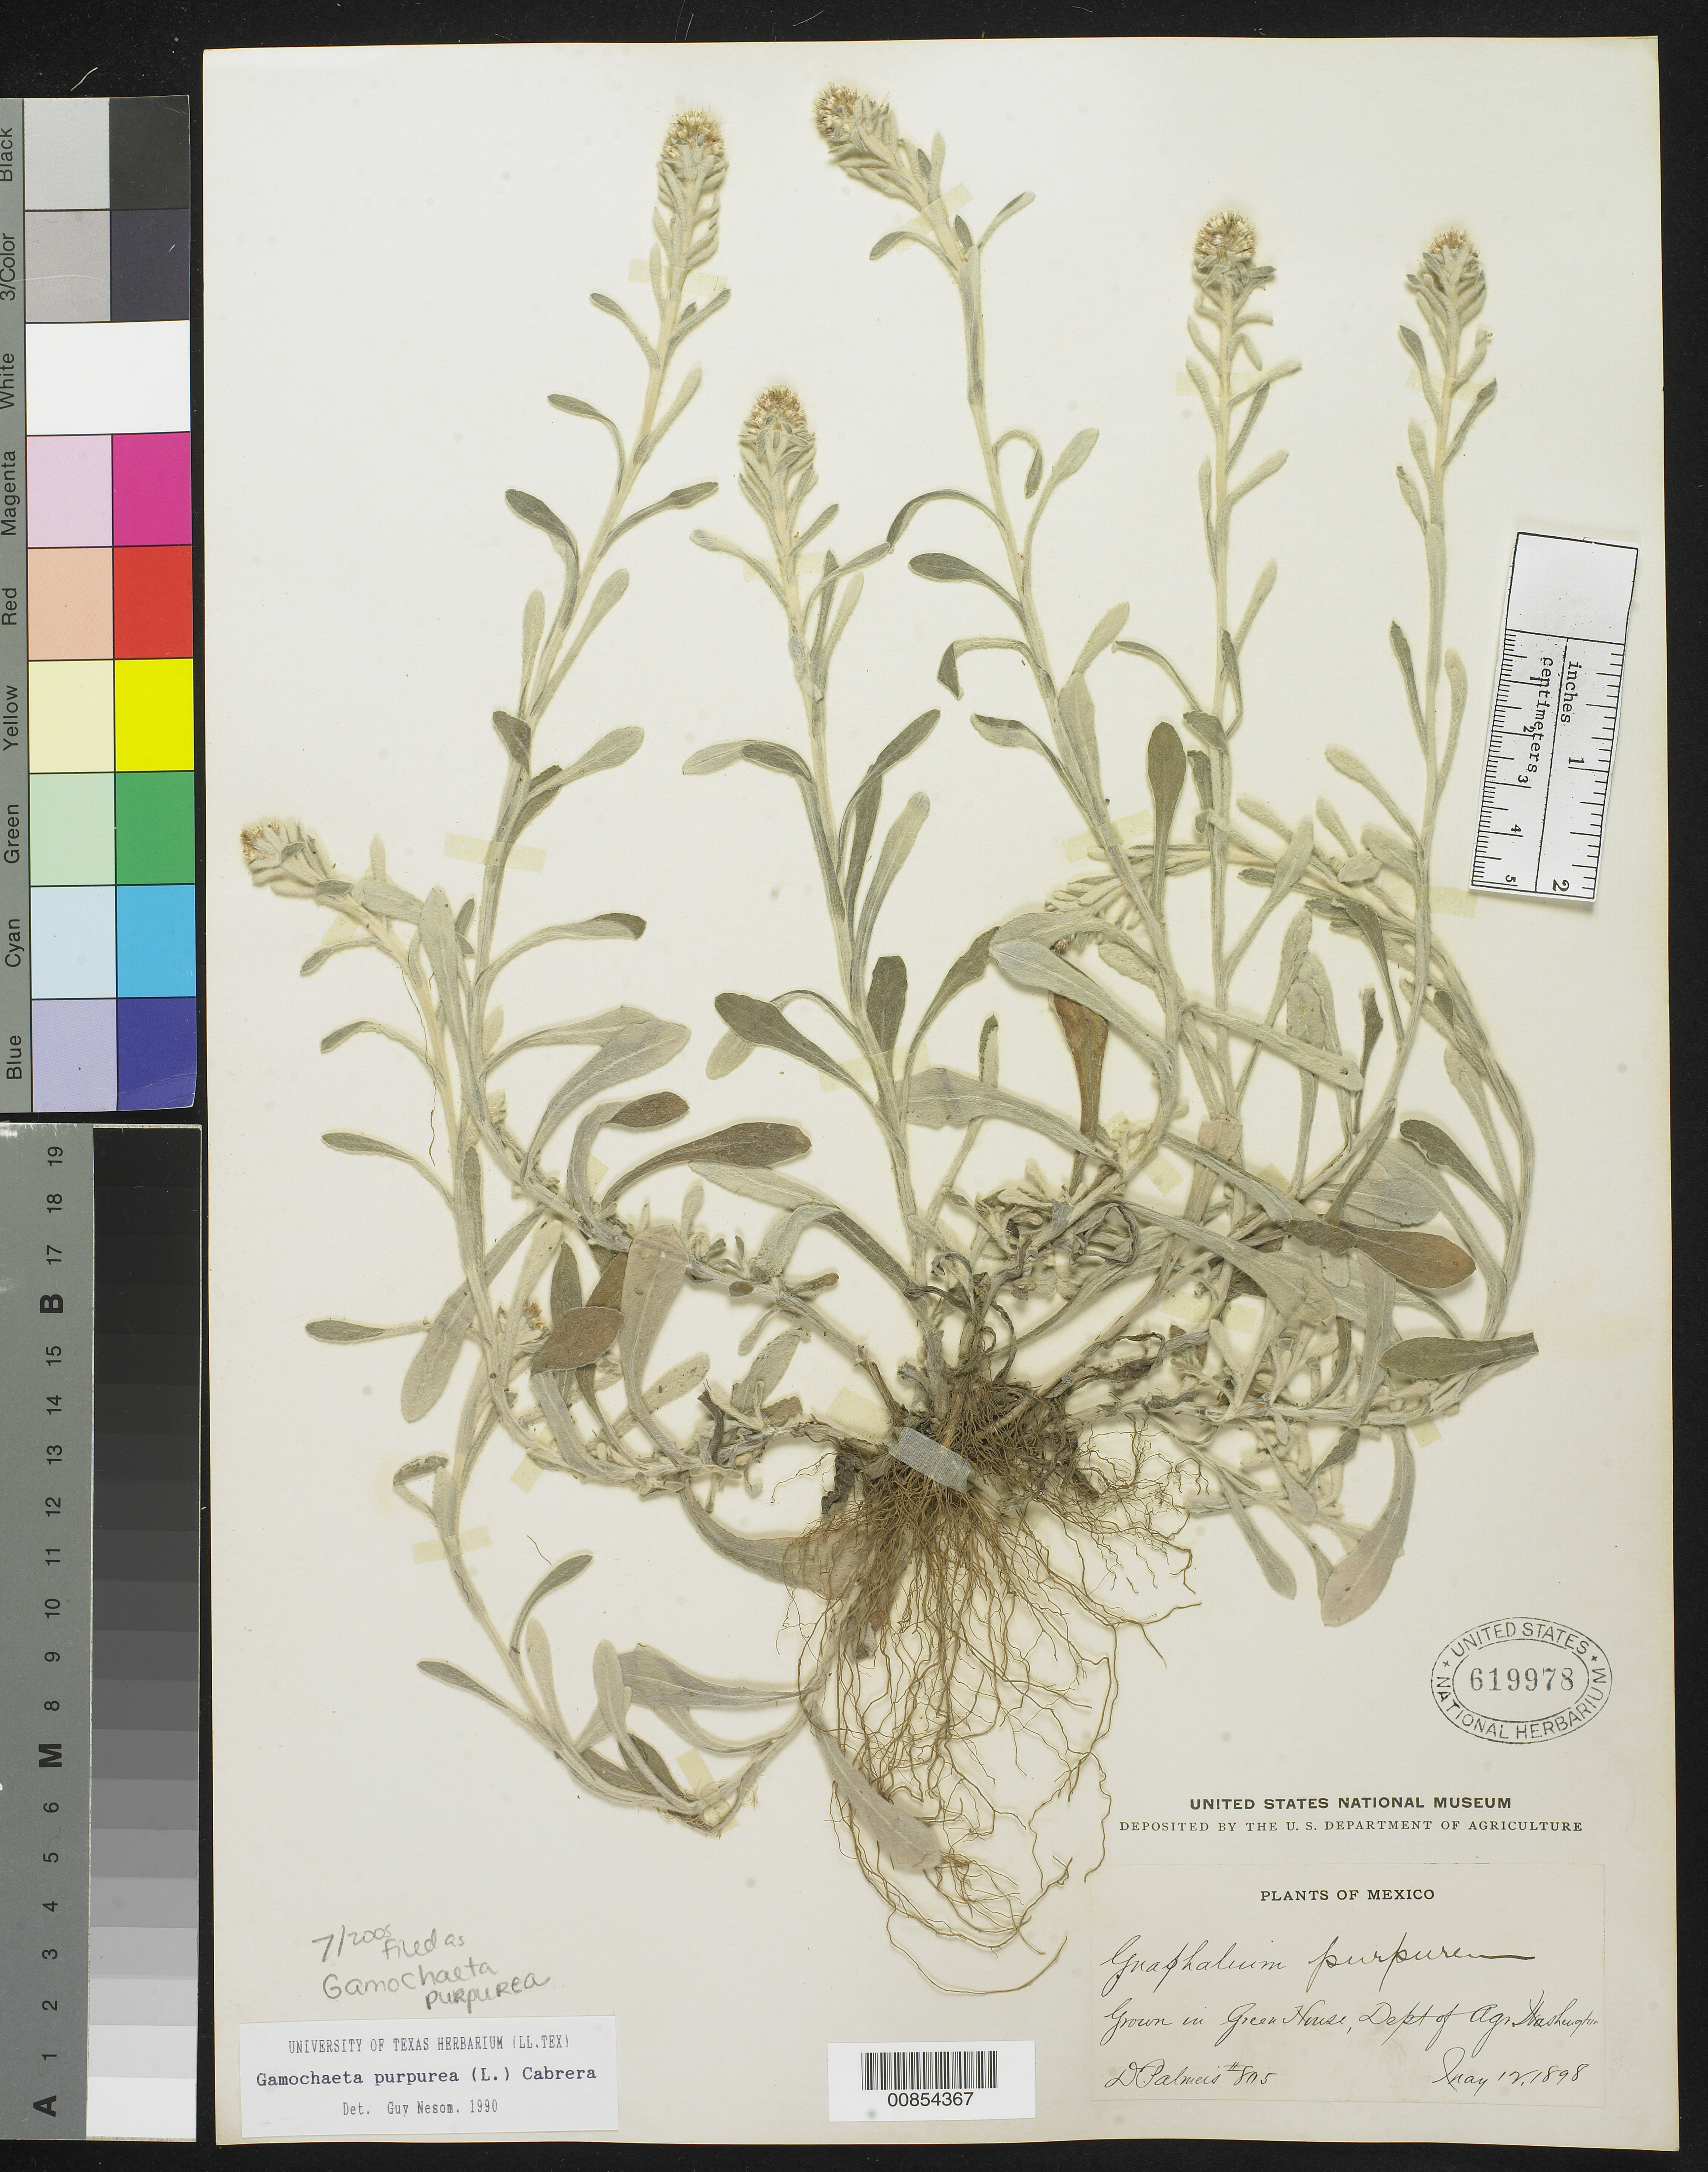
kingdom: Plantae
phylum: Tracheophyta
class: Magnoliopsida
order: Asterales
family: Asteraceae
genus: Gamochaeta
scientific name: Gamochaeta purpurea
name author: (L.) Cabrera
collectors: E. Palmer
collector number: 805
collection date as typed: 12 May 1898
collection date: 1898-05-12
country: Mexico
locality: Mexico.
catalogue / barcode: US 619978